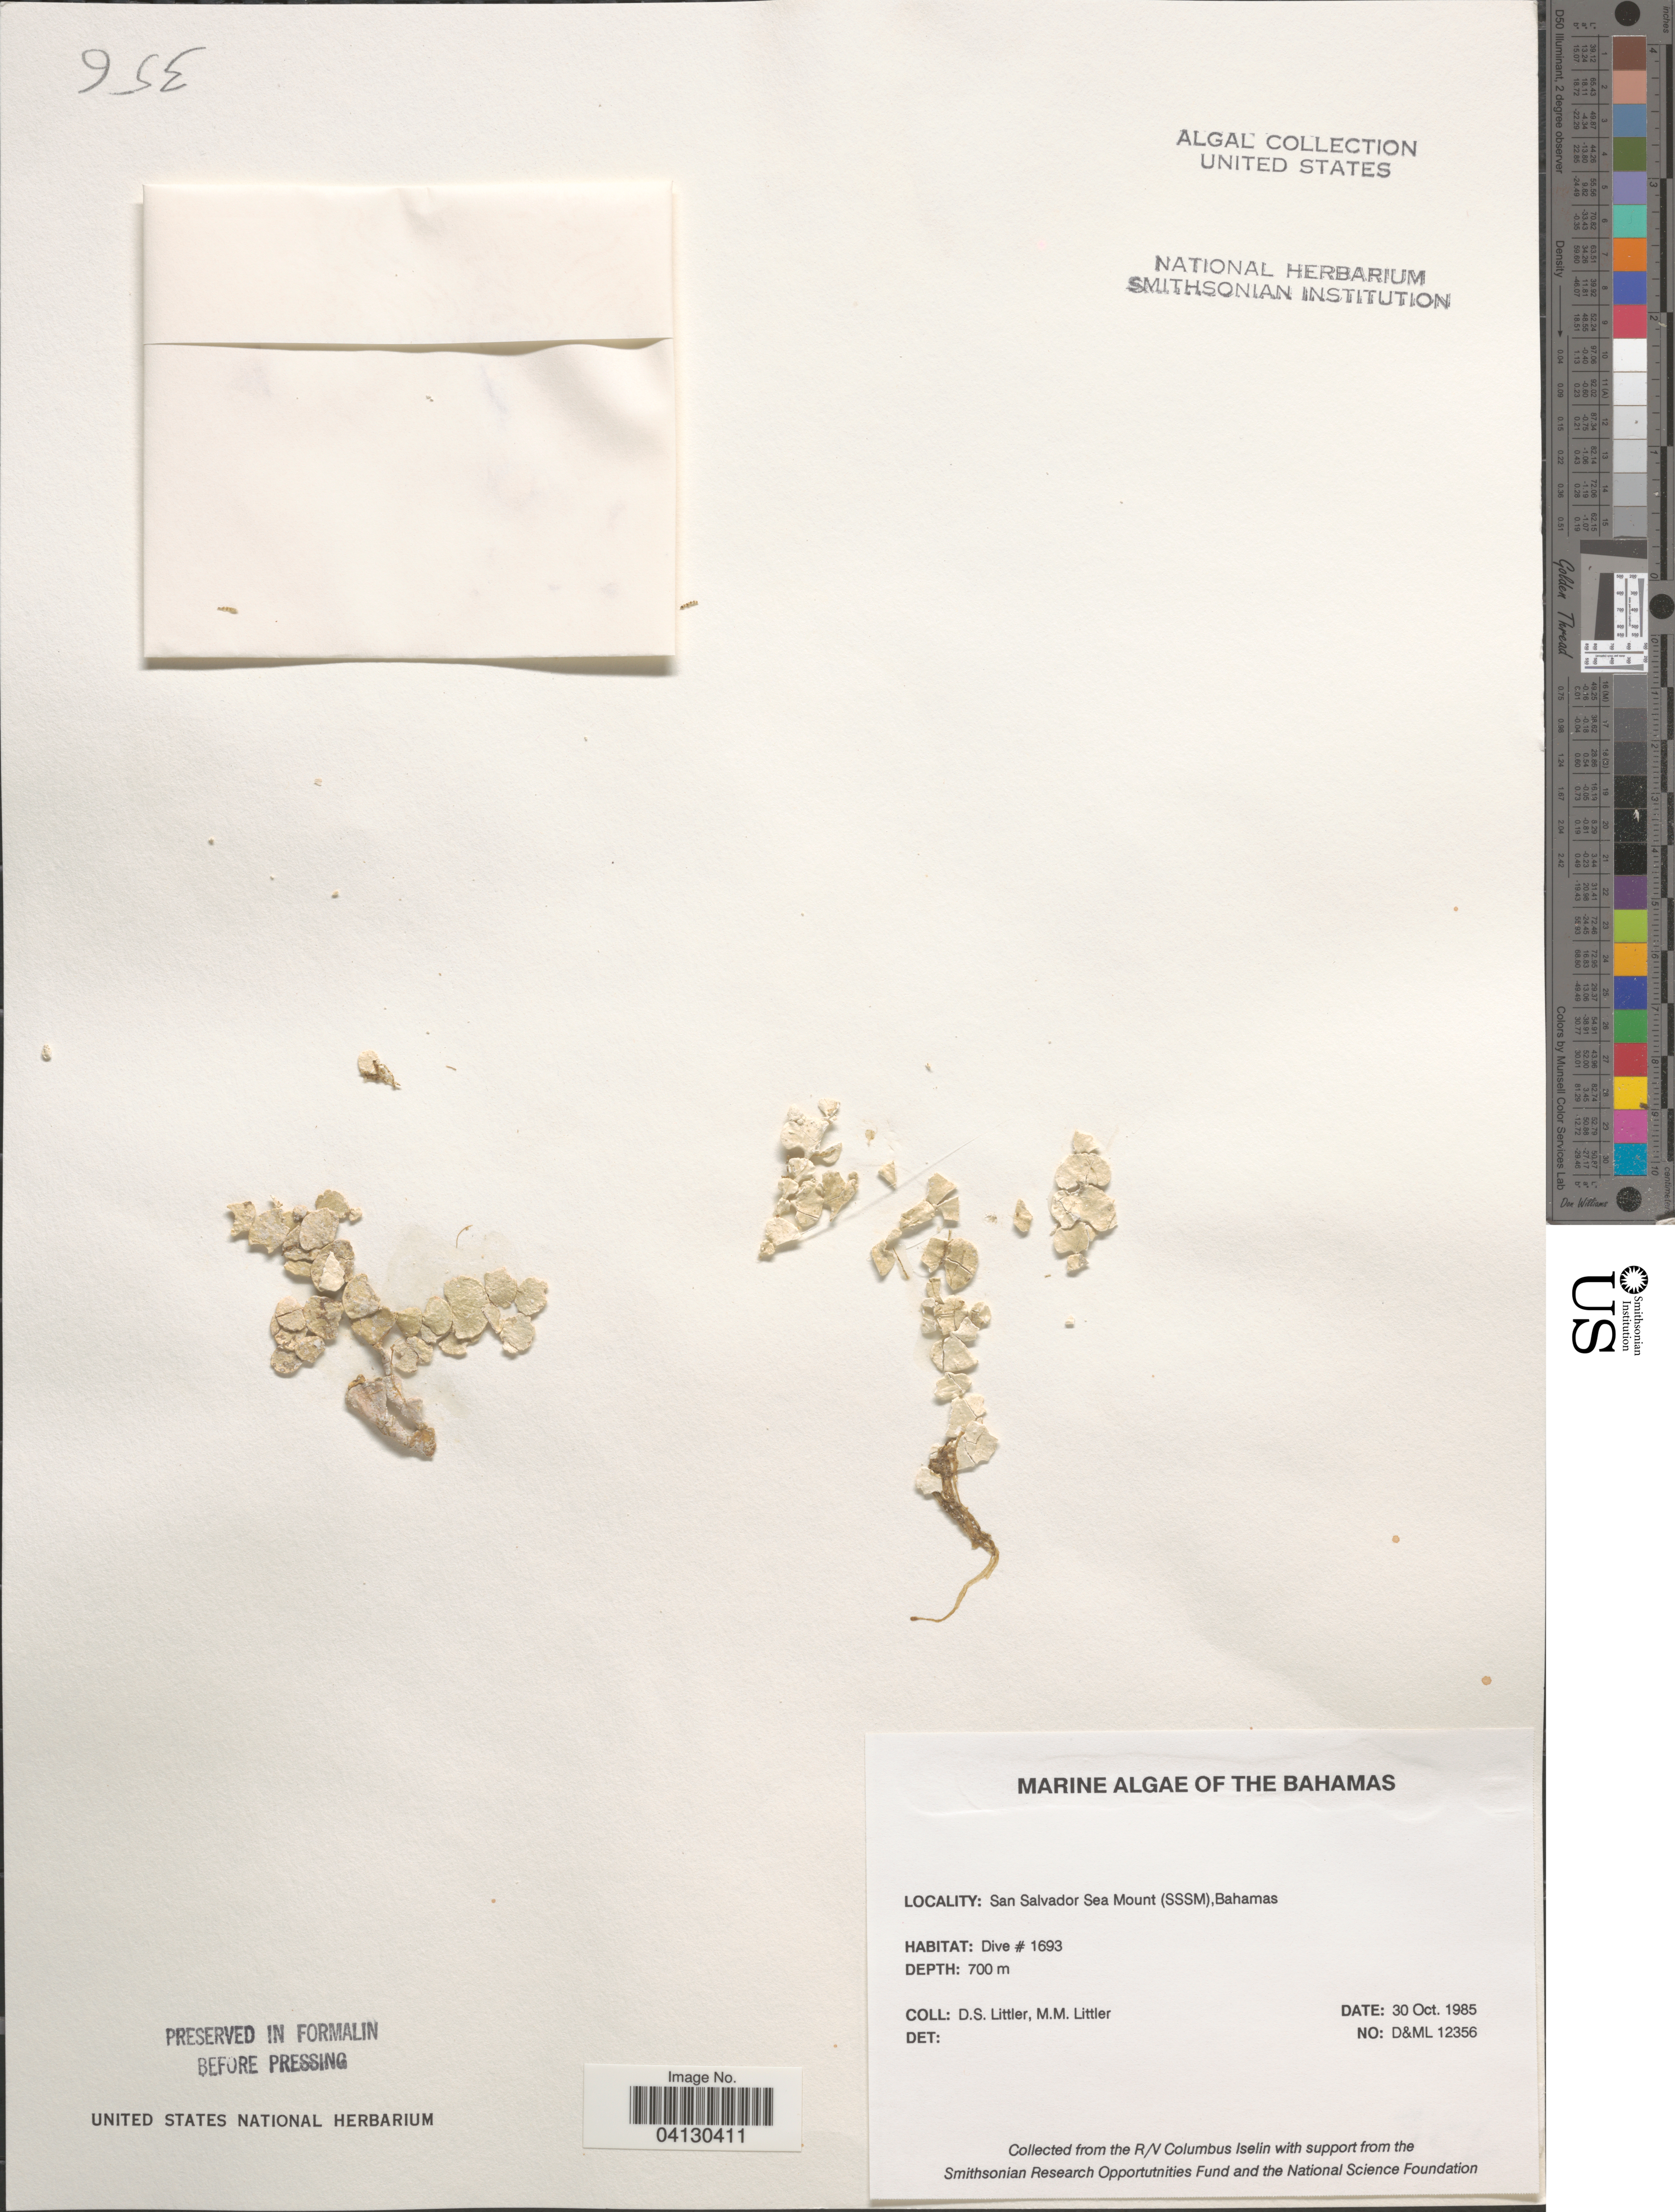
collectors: D. S. Littler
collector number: D&ML12356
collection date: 1985-10-30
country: Bahamas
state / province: San Salvador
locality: San Salvador Sea Mount (SSSM). Dive #1693.